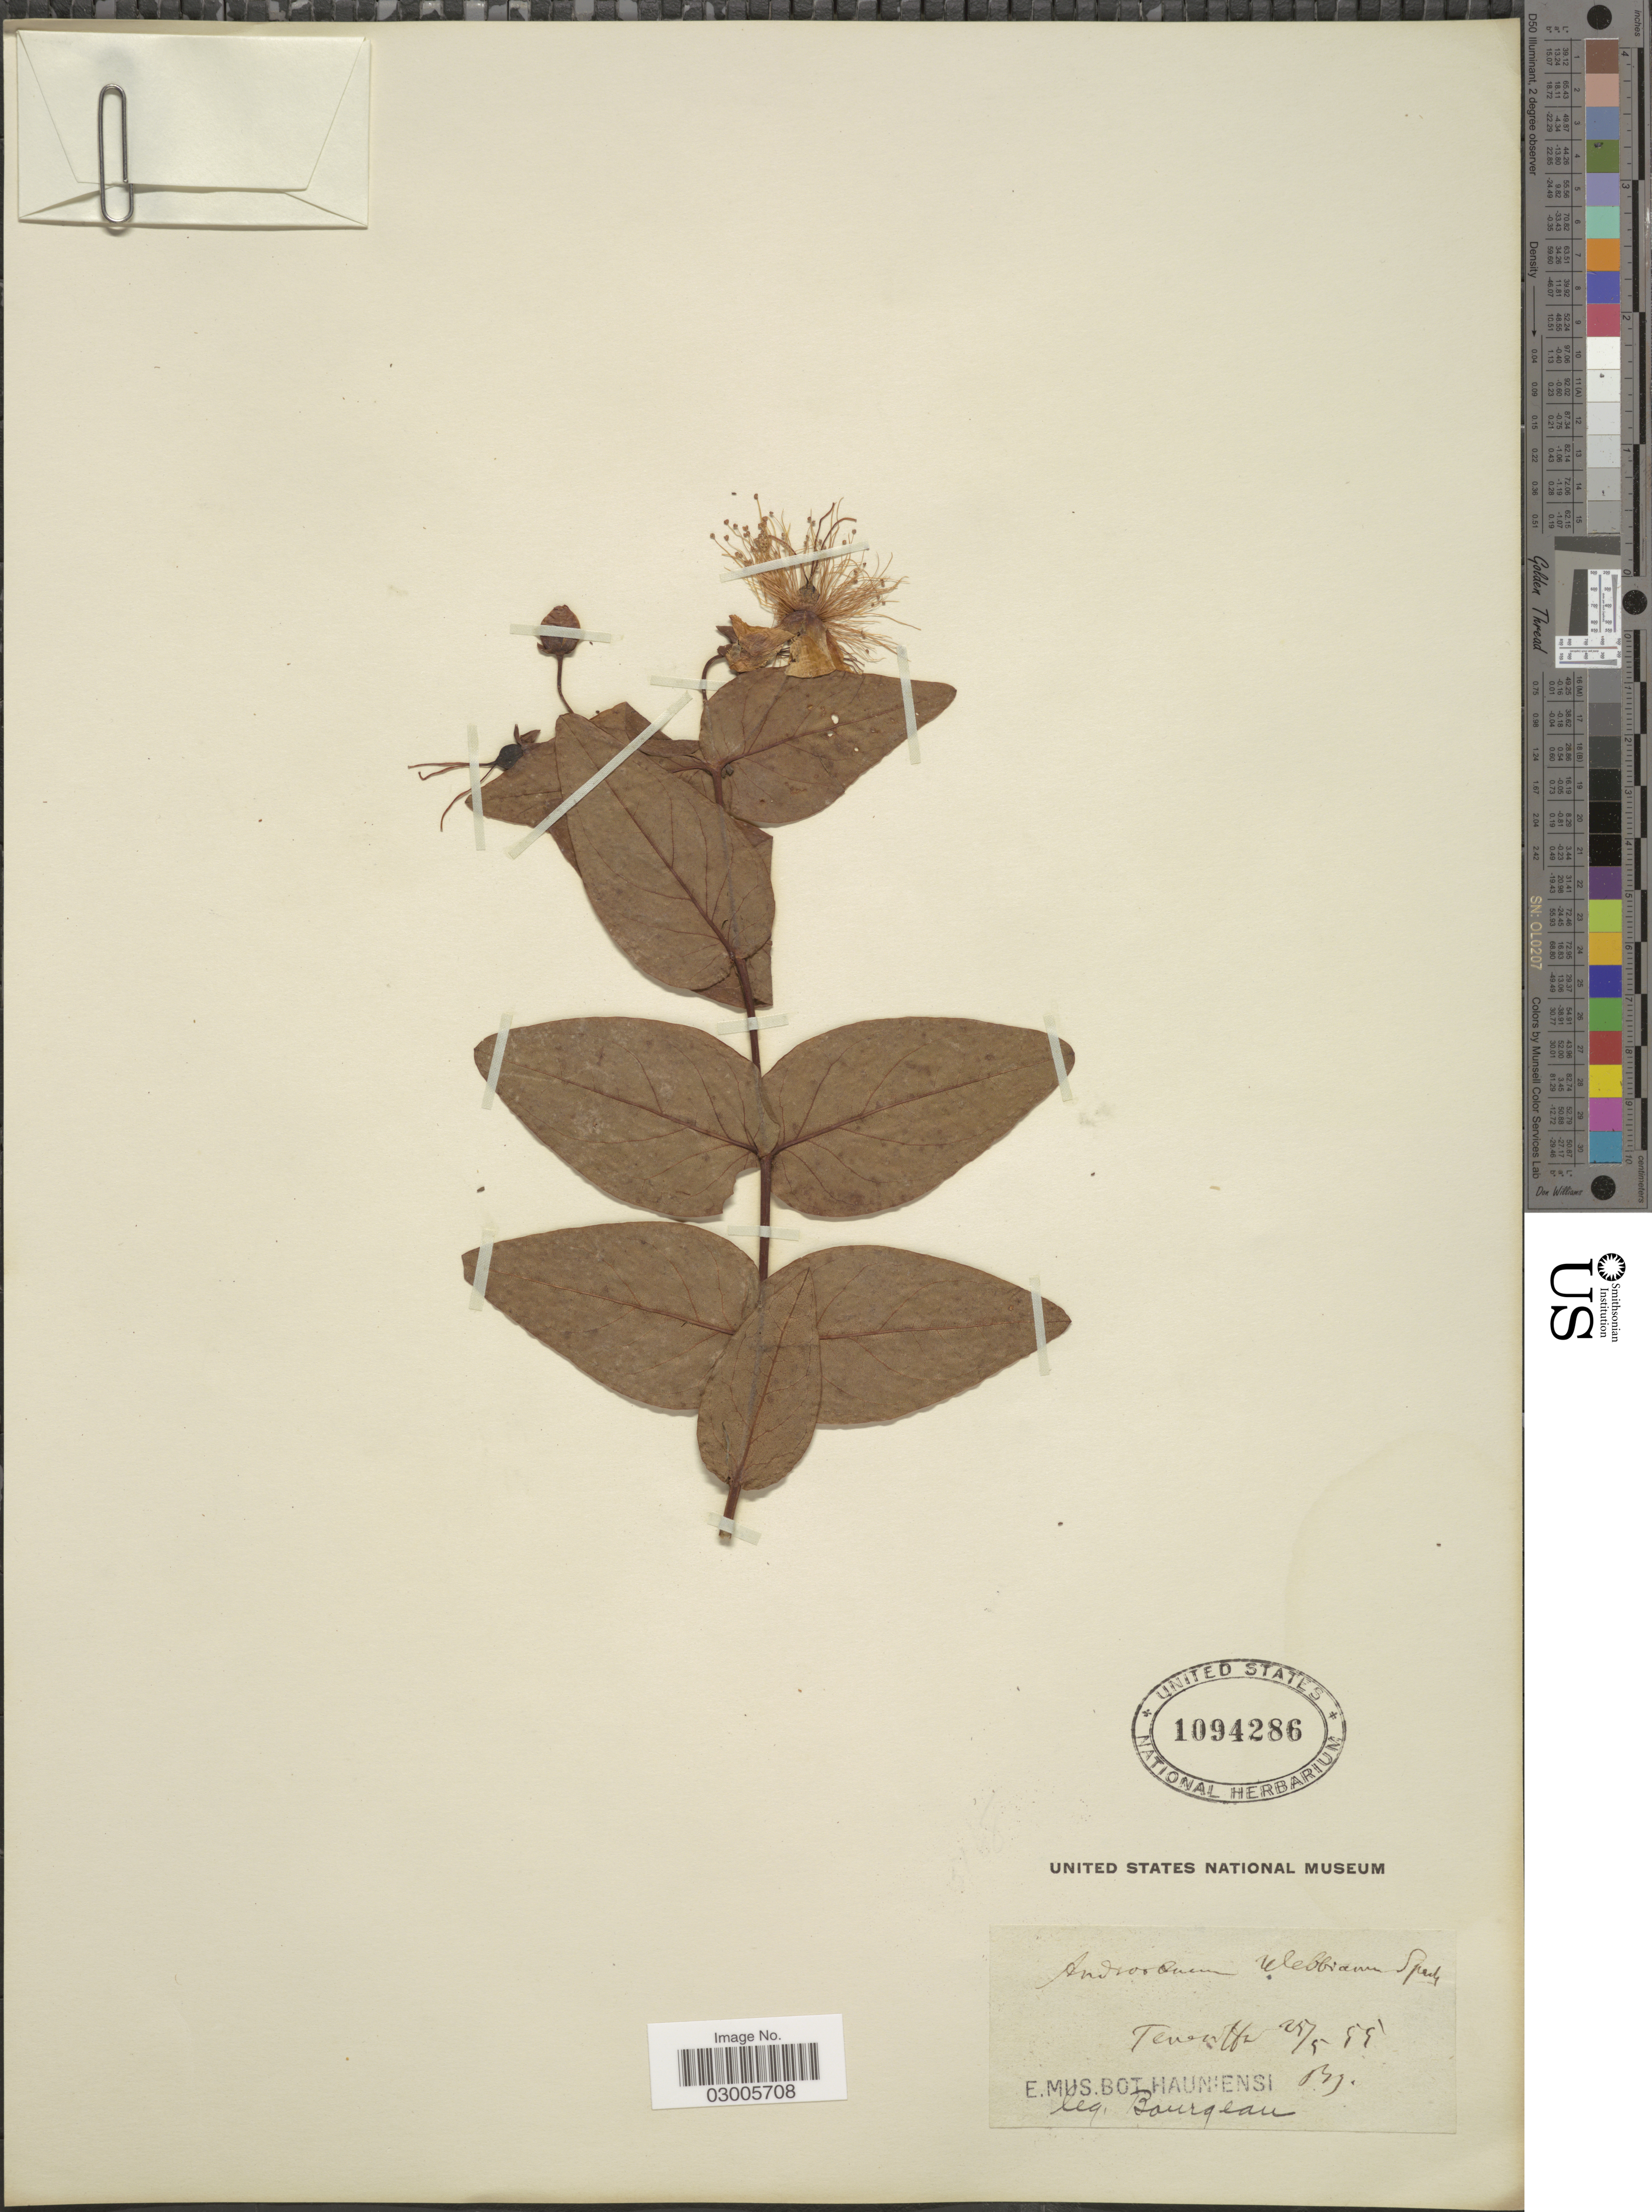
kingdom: Plantae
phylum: Tracheophyta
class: Magnoliopsida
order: Malpighiales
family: Hypericaceae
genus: Hypericum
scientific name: Hypericum grandifolium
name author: Choisy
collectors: -. Bourgeau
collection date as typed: Transcribed d/m/y: 25/5/55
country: Spain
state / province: Canarias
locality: Teneriffe.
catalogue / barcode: US 1094286